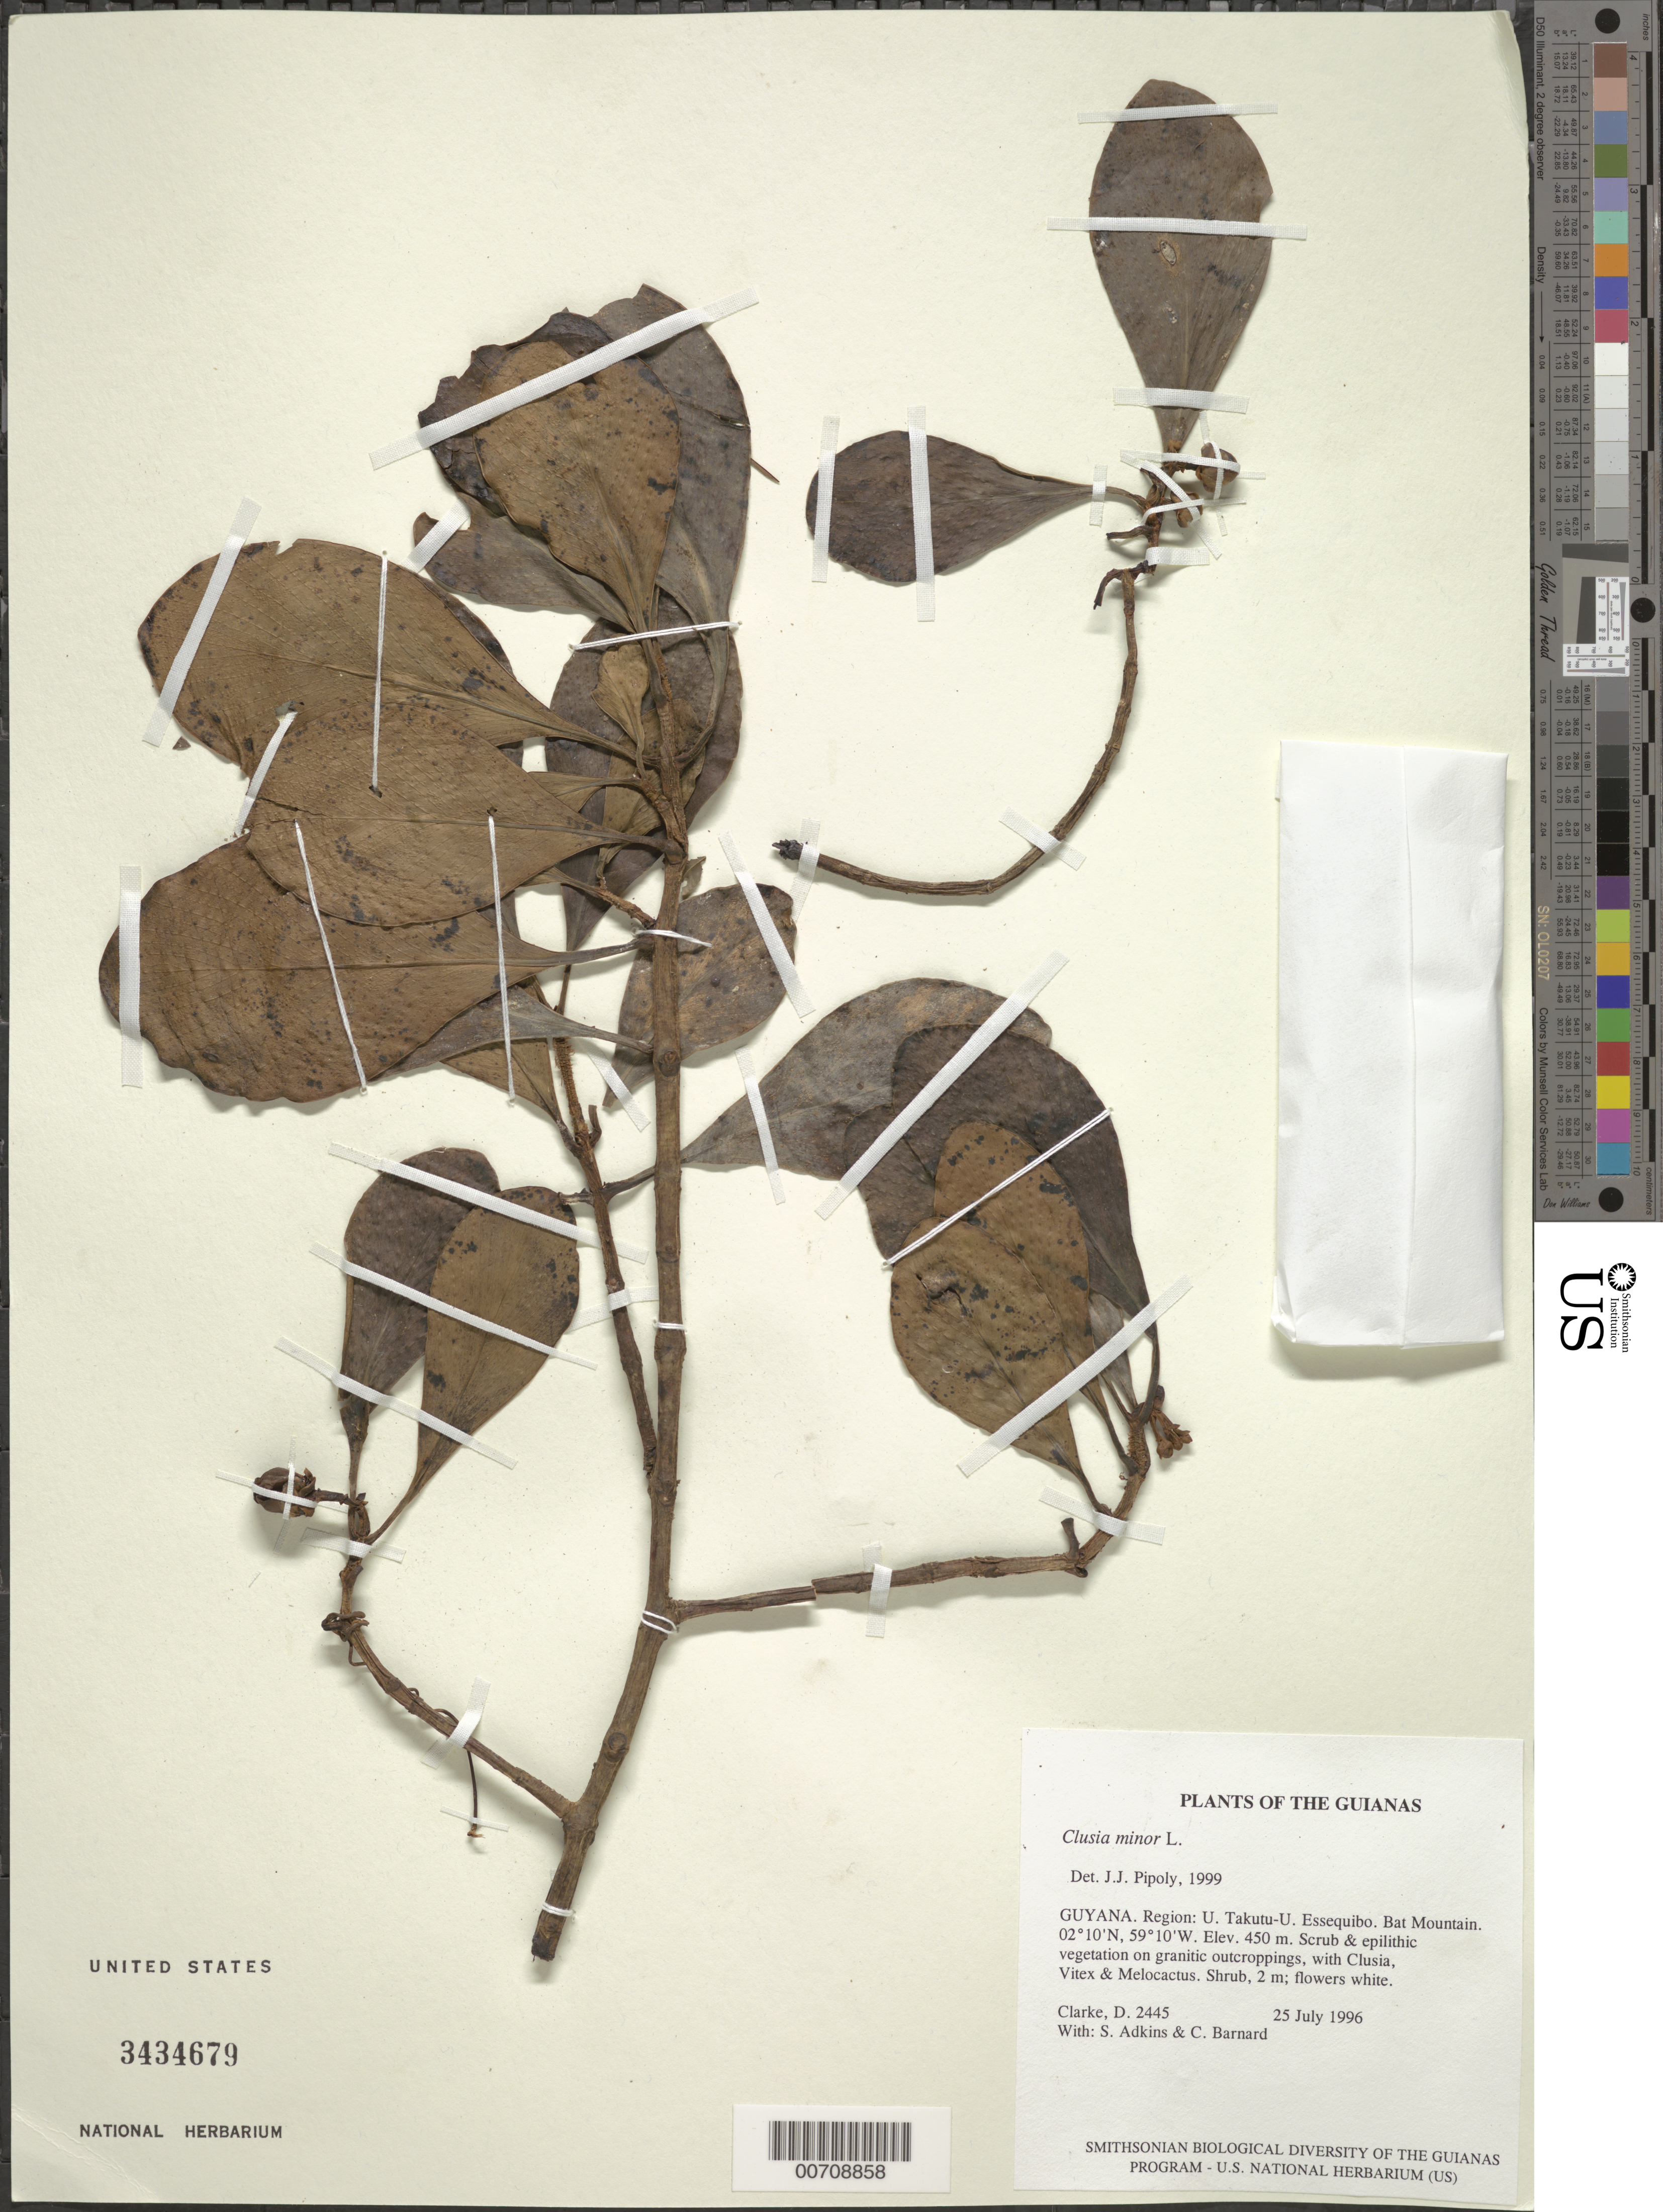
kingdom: Plantae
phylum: Tracheophyta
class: Magnoliopsida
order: Malpighiales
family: Clusiaceae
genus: Clusia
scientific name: Clusia minor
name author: L.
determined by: Pipoly, J. J., III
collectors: H. D. Clarke, S. Adkins & C. Bernard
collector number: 2445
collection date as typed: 25 July 1996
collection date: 1996-07-25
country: Guyana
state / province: U. Takutu-U. Essequibo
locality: Bat Mountain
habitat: Scrub & epilithic vegetation on granitic outcroppings, with Clusia, Vitex & Melocactus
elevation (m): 450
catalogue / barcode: US 3434679